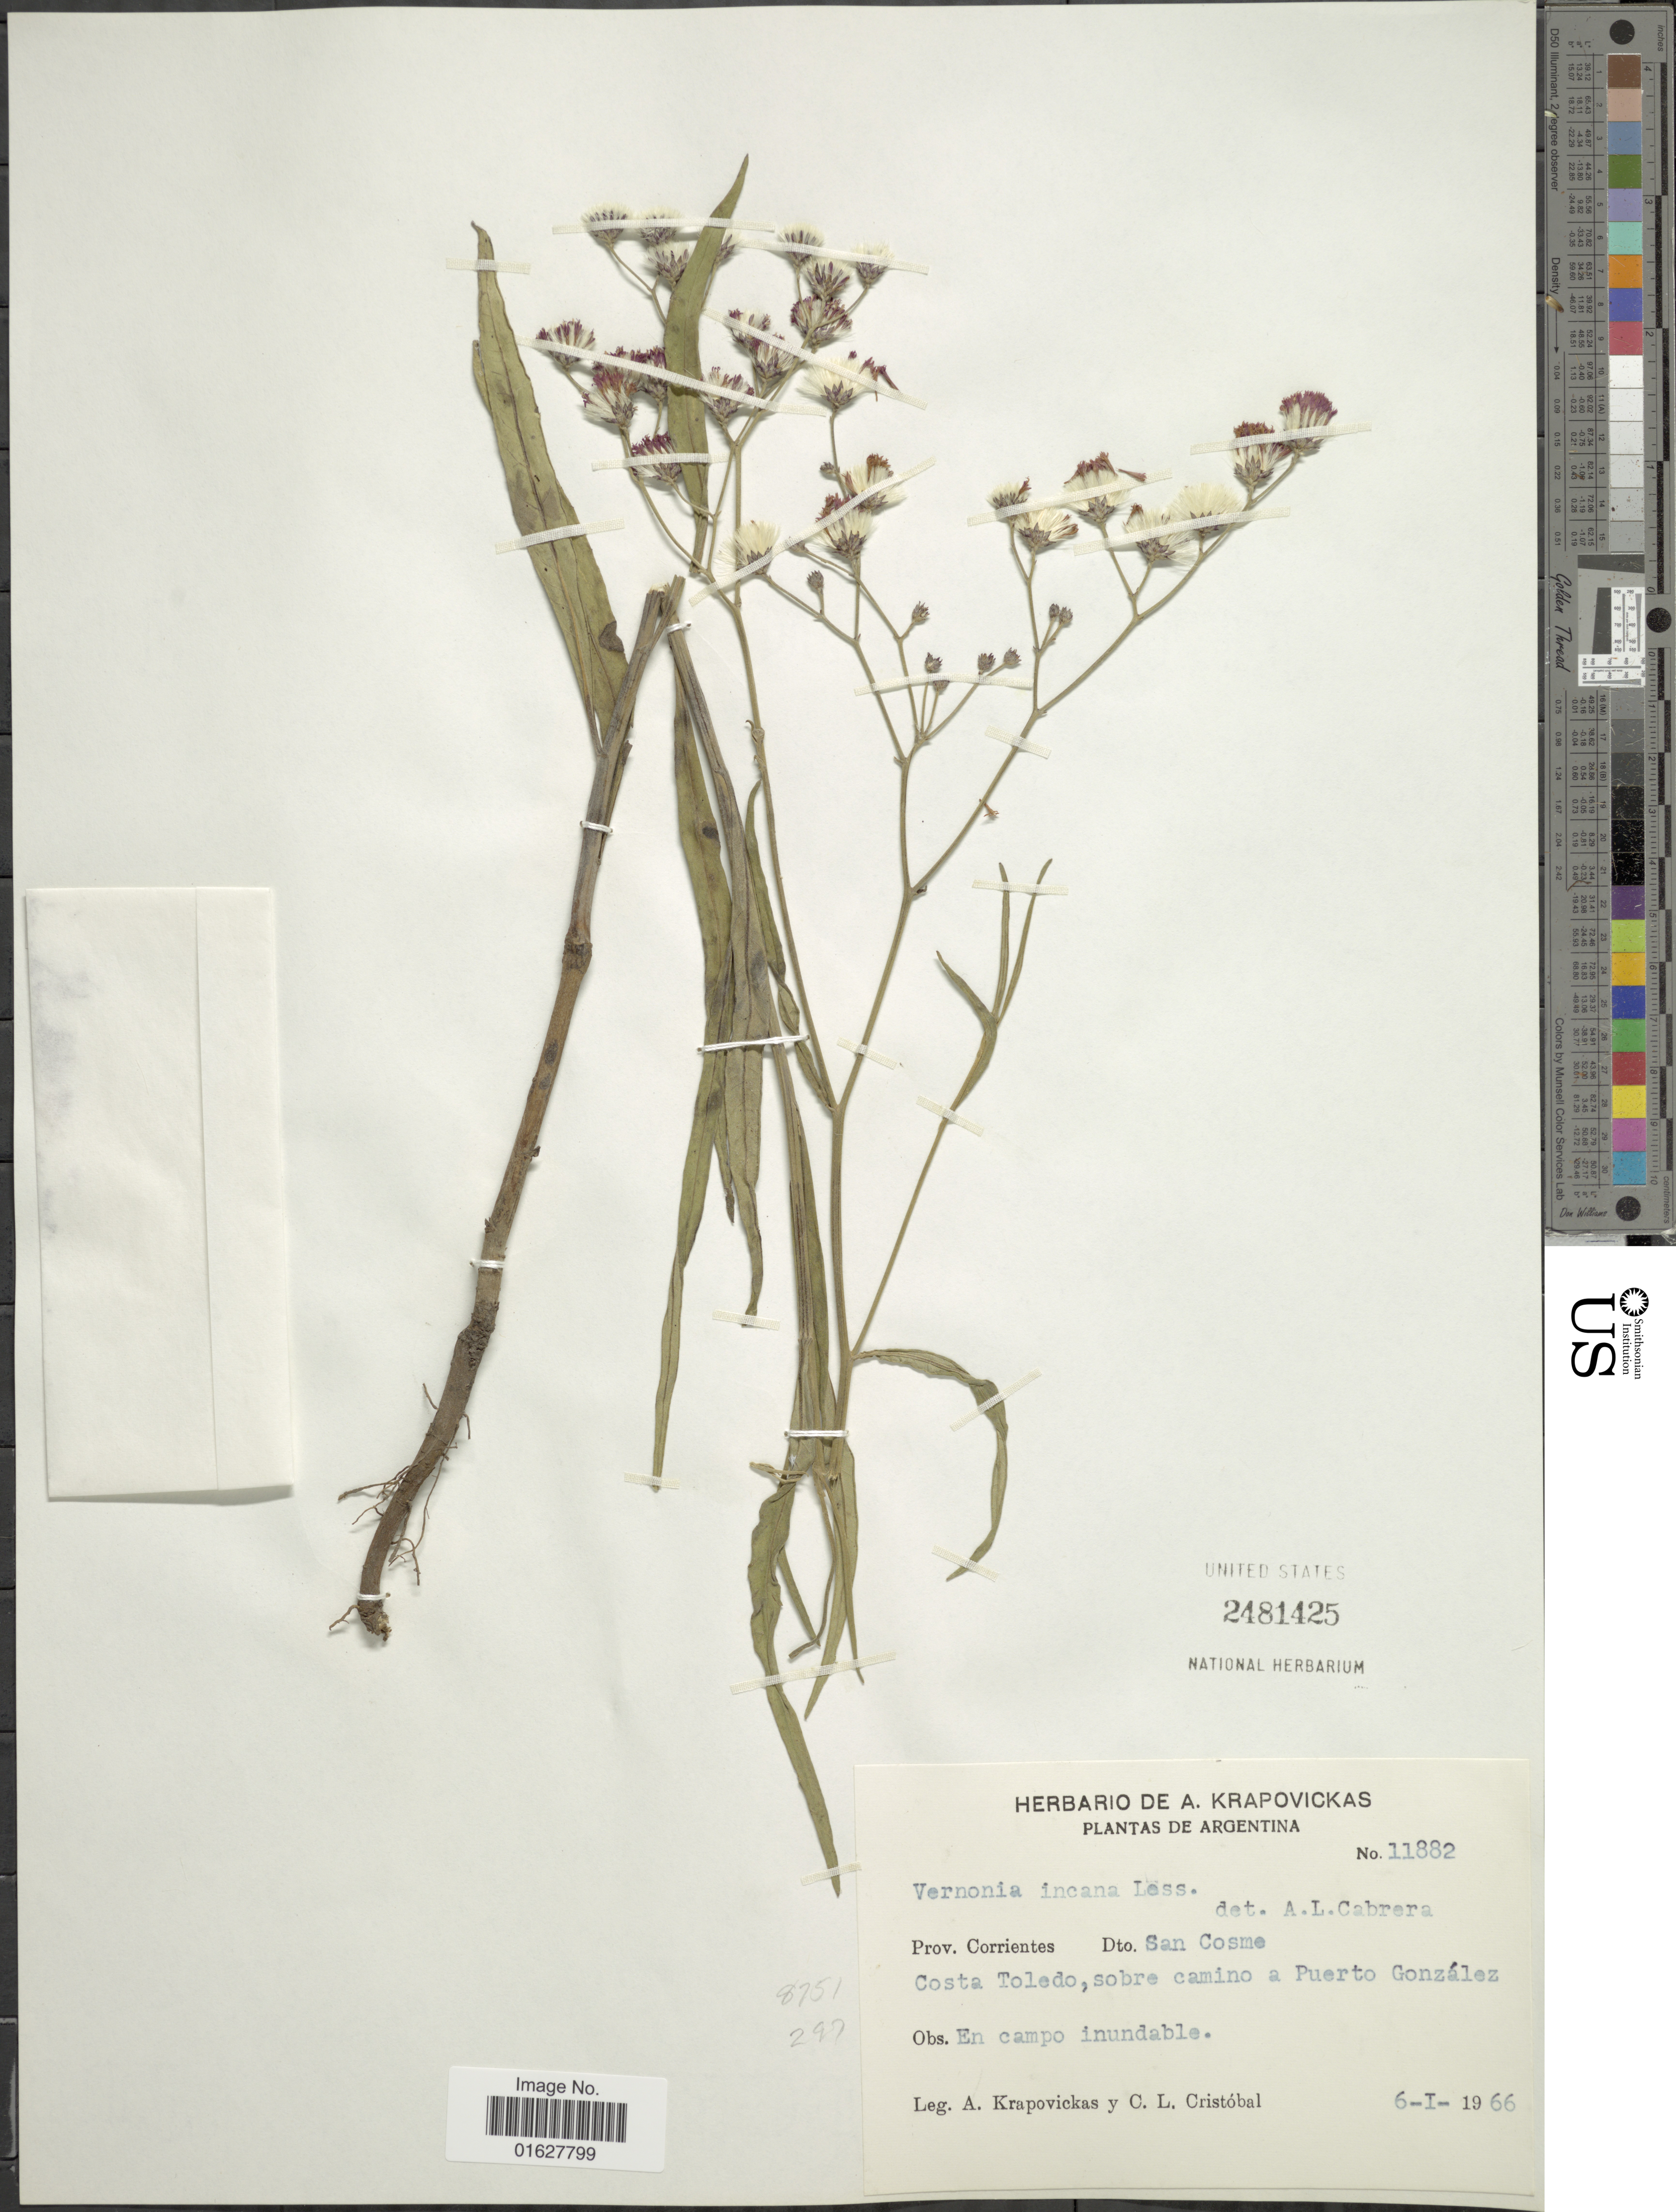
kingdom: Plantae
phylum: Tracheophyta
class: Magnoliopsida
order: Asterales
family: Asteraceae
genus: Vernonia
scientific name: Vernonia incana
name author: Less.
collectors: A. Krapovickas & C. L. Cristóbal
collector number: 11882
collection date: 1966-01-06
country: Argentina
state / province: Corrientes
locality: Argentina. Prov. Corrientes. Dto. San Cosme. Costa Toledo, sobre camino a Puerto Gonzalez.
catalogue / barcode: US 2481425